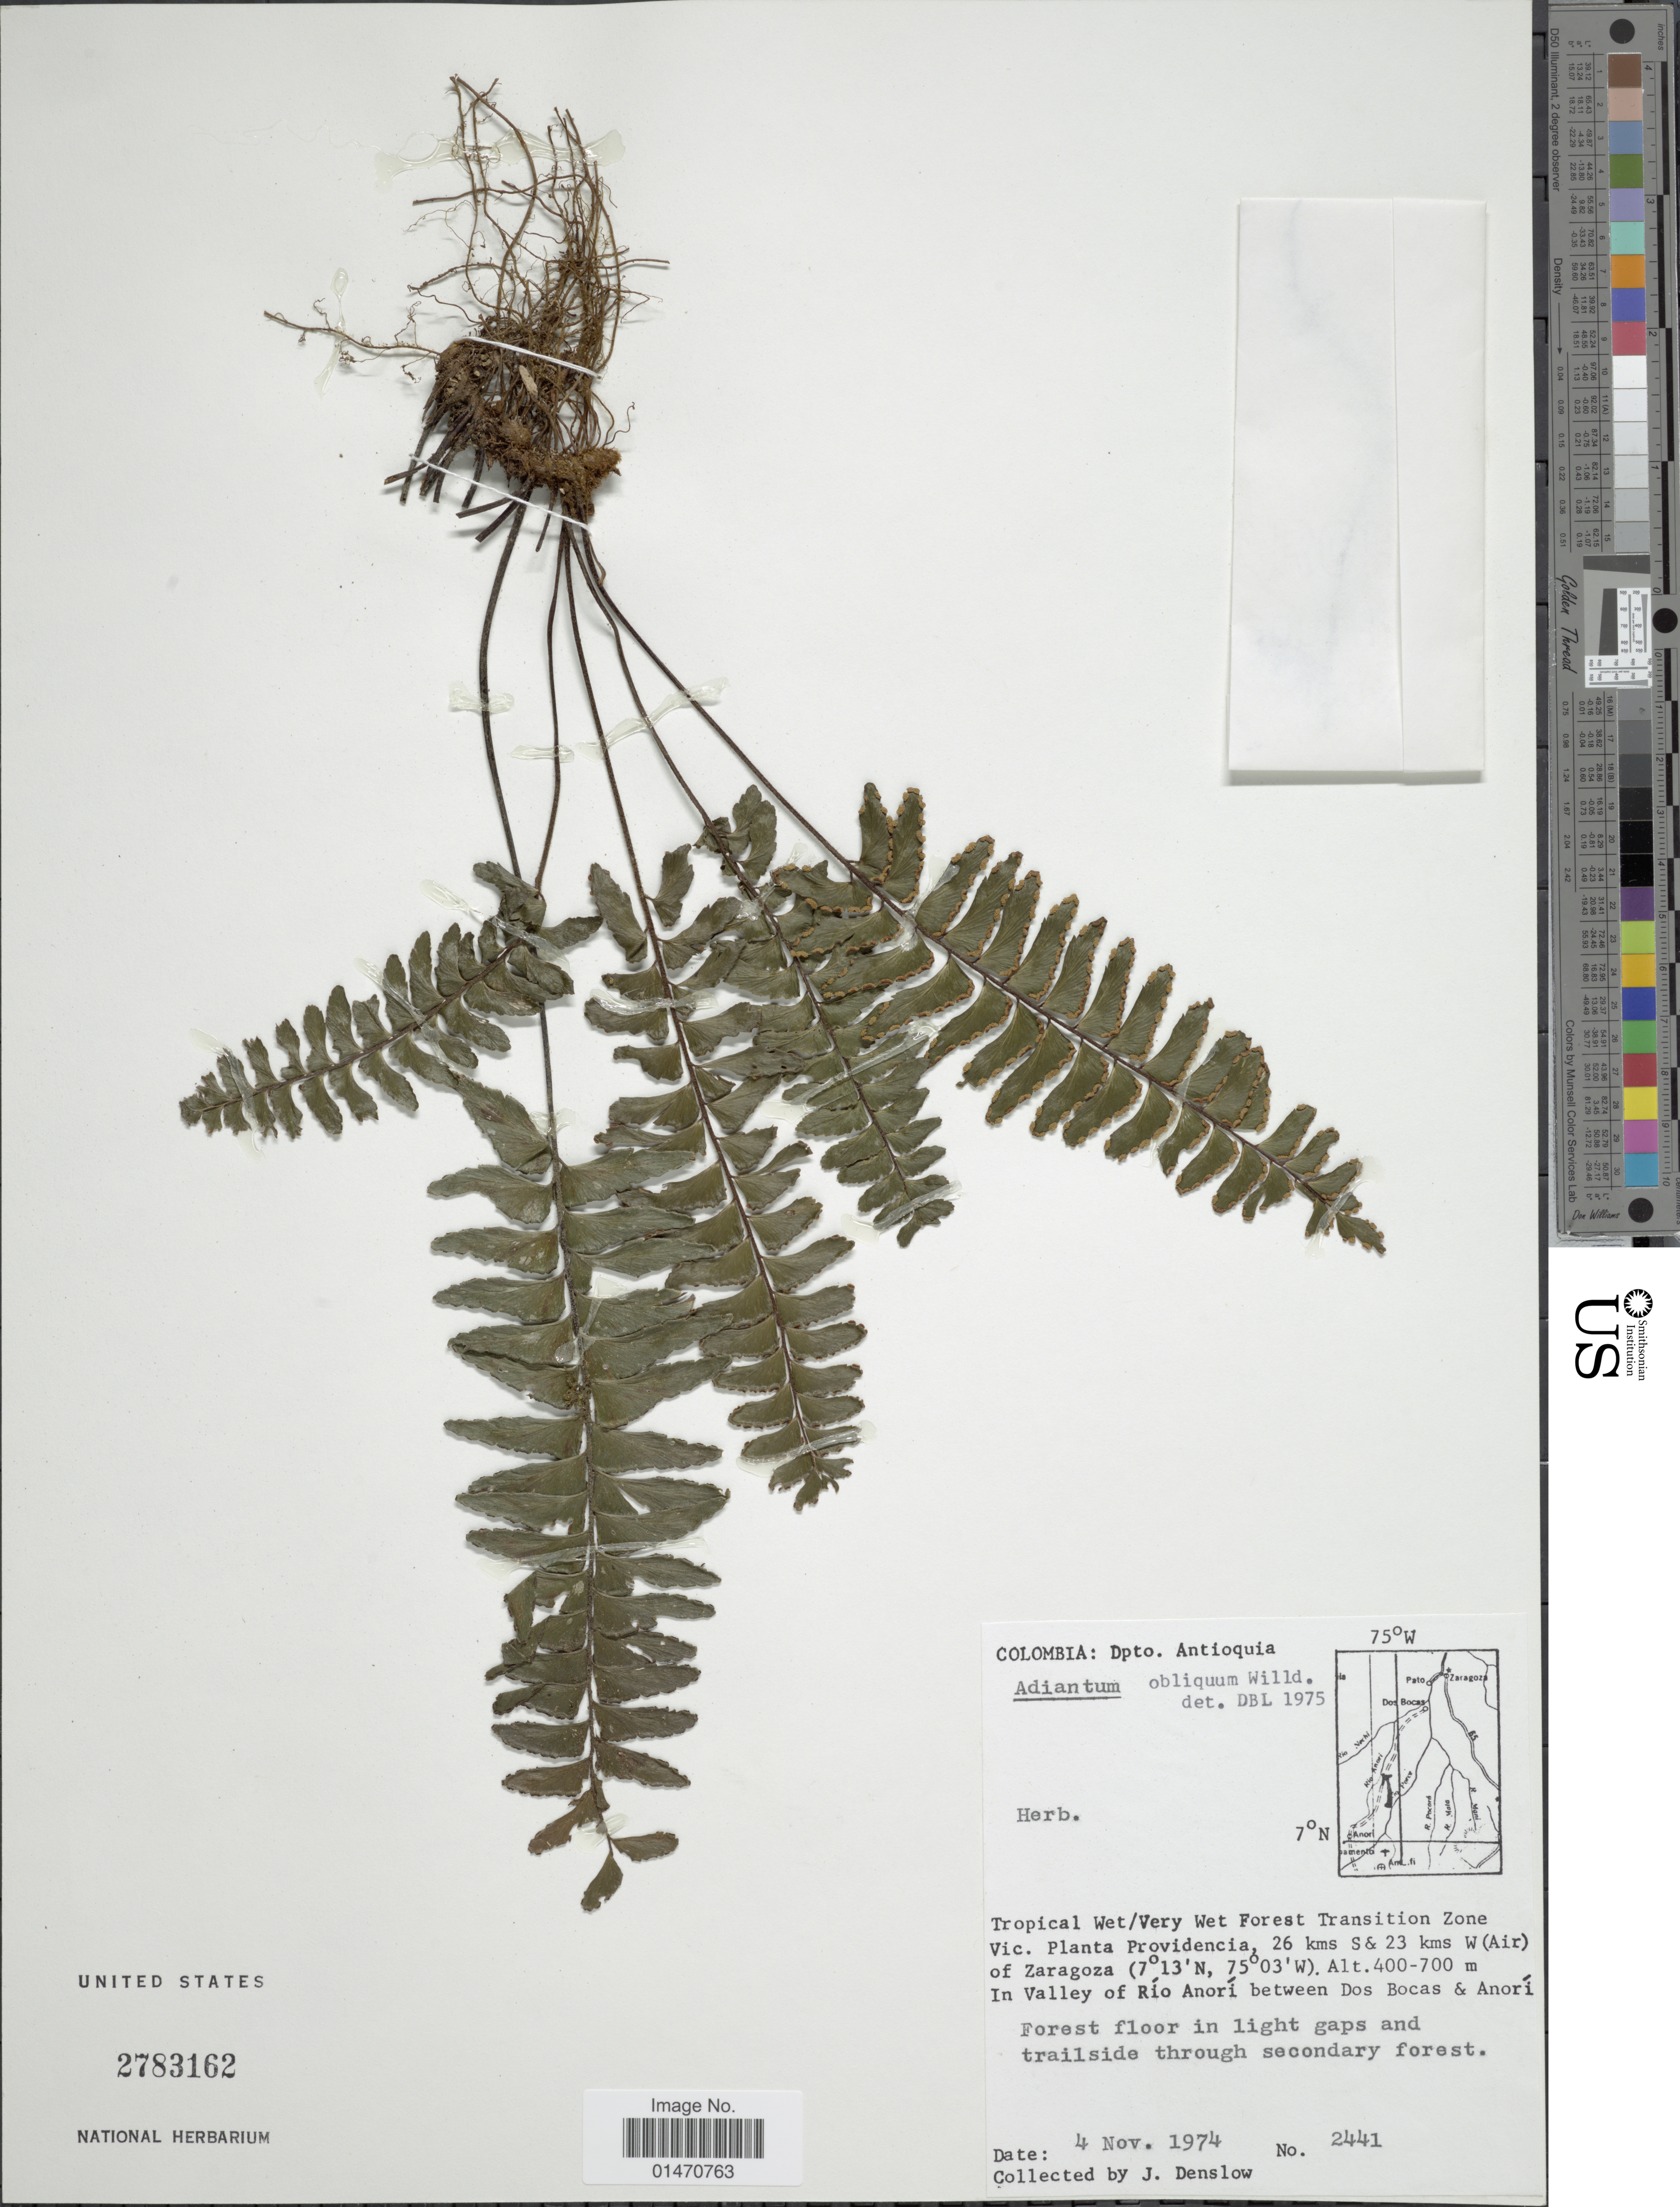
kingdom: Plantae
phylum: Tracheophyta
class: Polypodiopsida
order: Polypodiales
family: Pteridaceae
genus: Adiantum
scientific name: Adiantum obliquum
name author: Willd.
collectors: J. Denslow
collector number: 2441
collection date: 1974-11-04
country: Colombia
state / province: Antioquia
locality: Dpto.Transition Zone Vic. Planta Providencia, 26kms S & 23 kms W(air) of Zaragoza, in valley of Rio Anori between dos Bocas & Anori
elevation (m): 400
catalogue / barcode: US 2783162